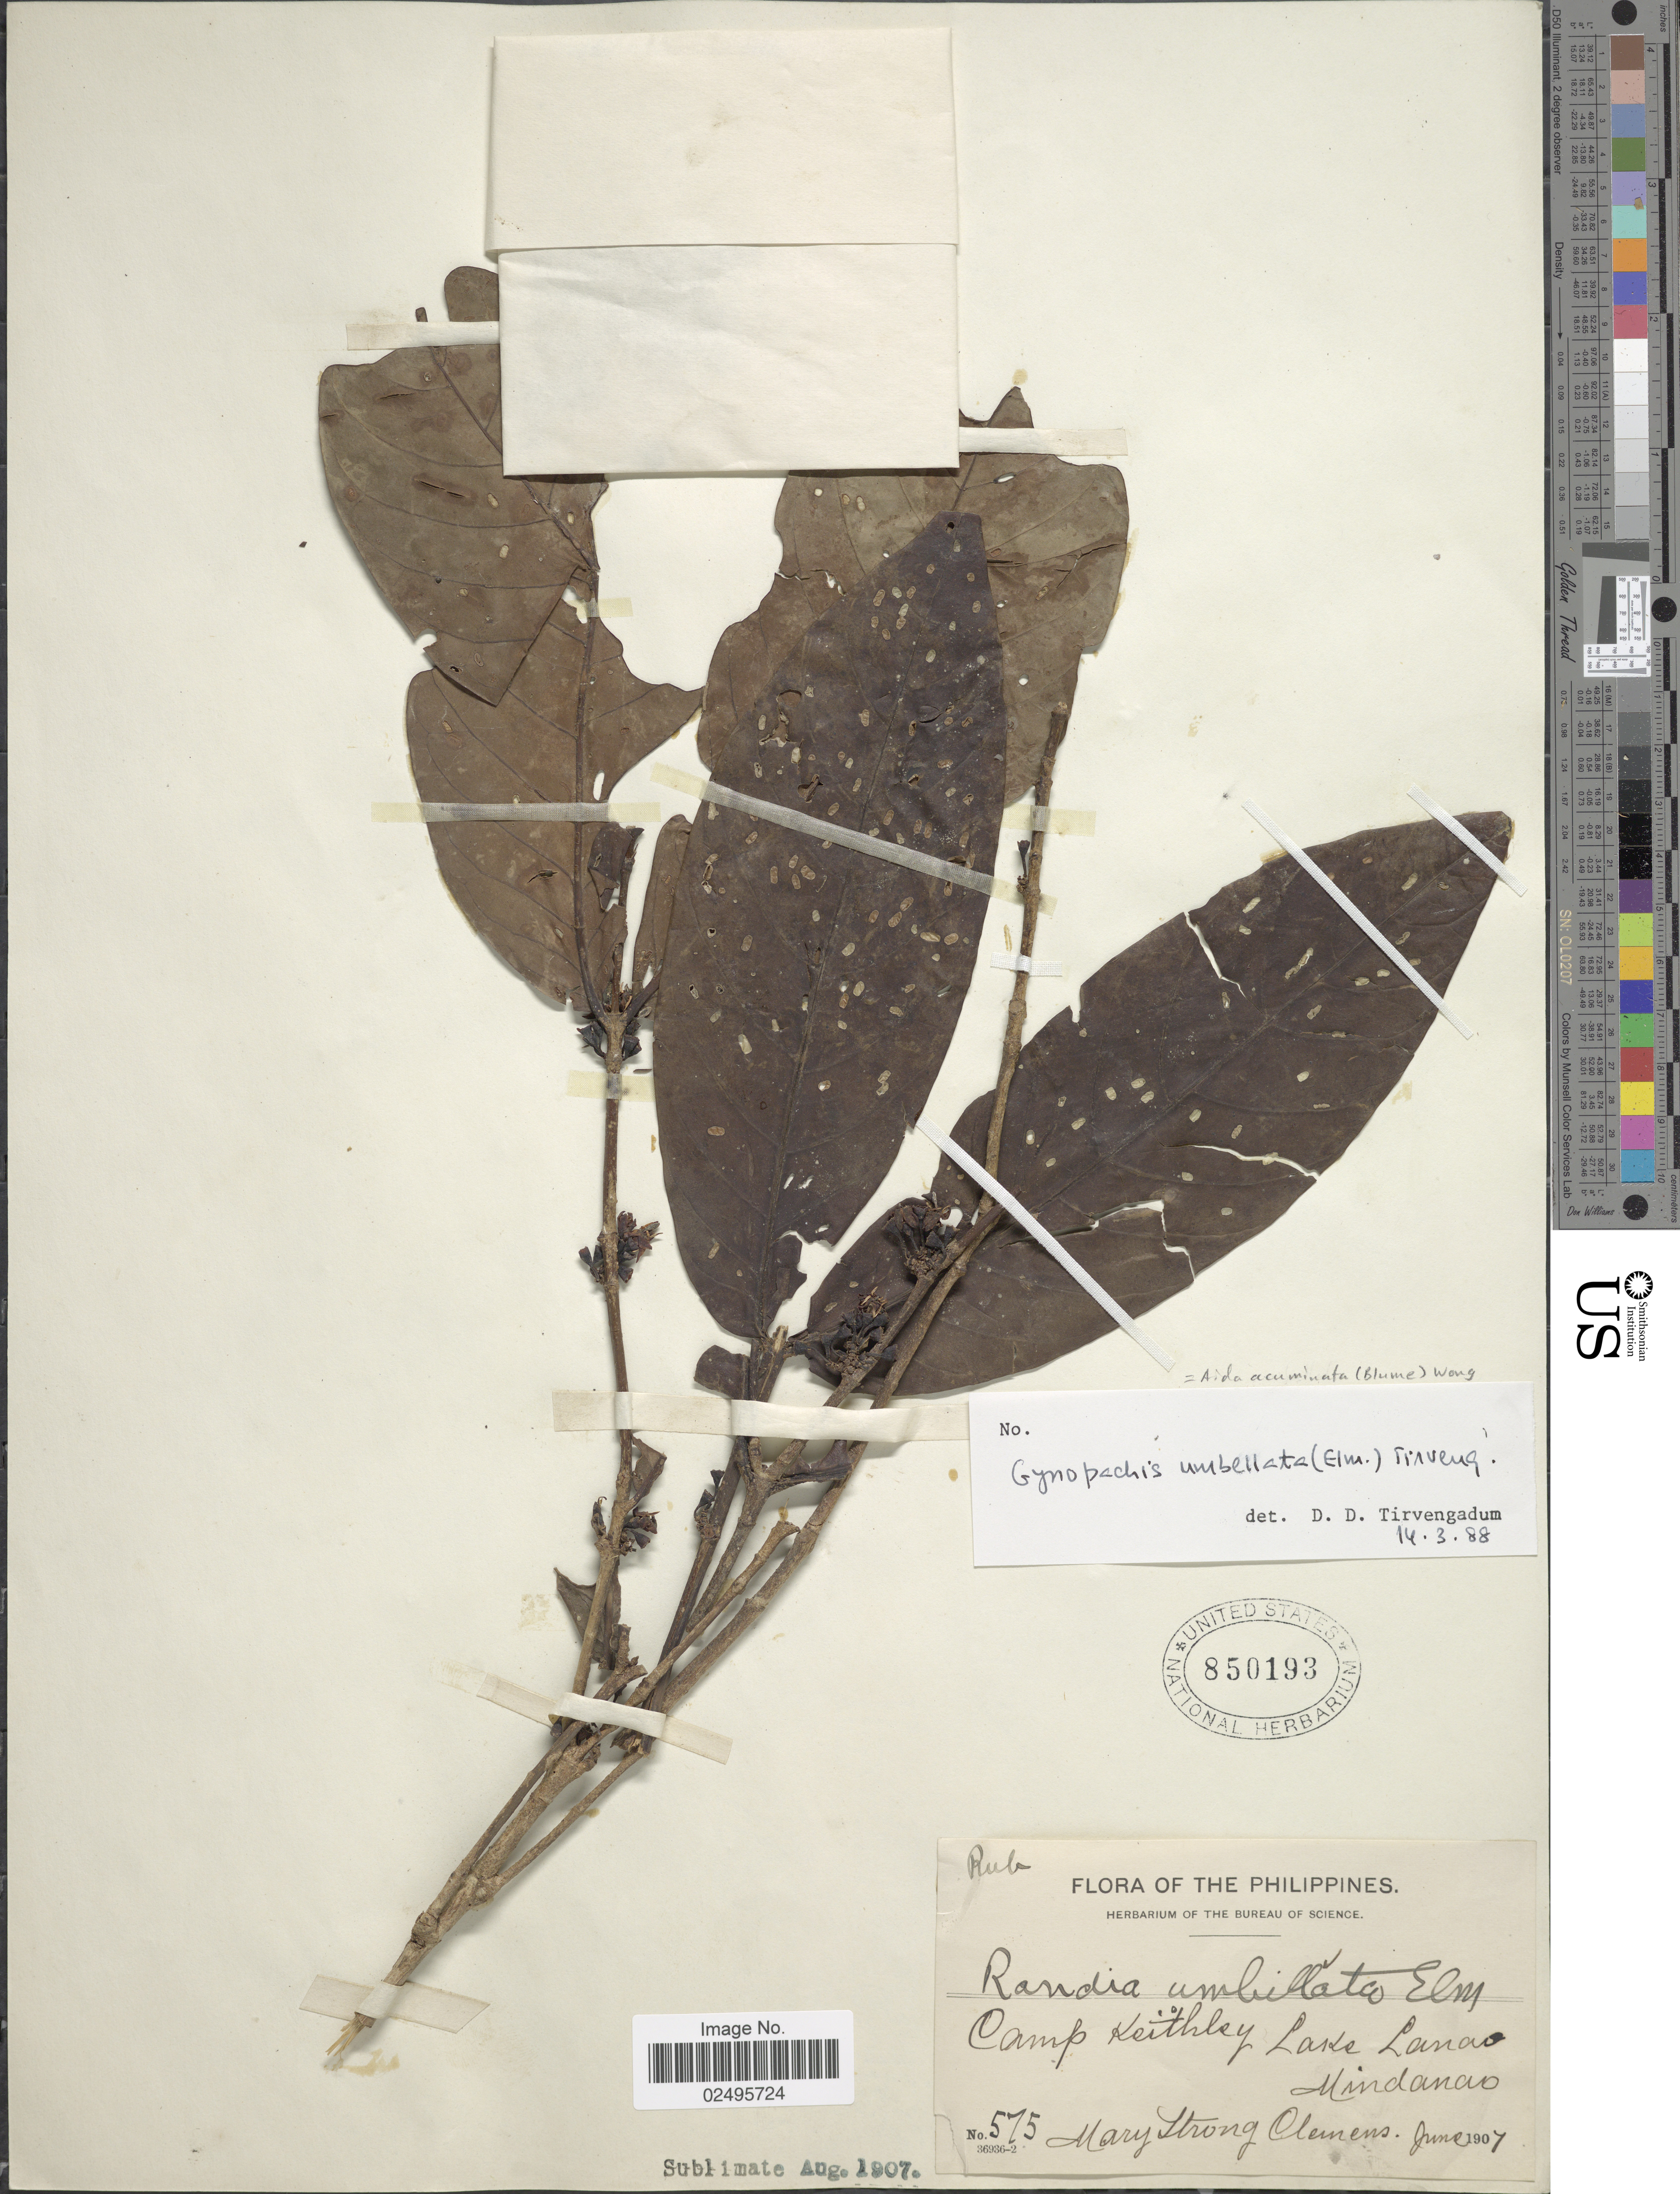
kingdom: Plantae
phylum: Tracheophyta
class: Magnoliopsida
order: Gentianales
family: Rubiaceae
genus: Aidia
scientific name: Aidia acuminata (Blume) Wong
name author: (Blume) K.M. Wong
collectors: M. S. Clemens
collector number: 575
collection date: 1907-06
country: Philippines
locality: Camp Keithley Lake Lanao. Mindanao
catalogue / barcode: US 850193